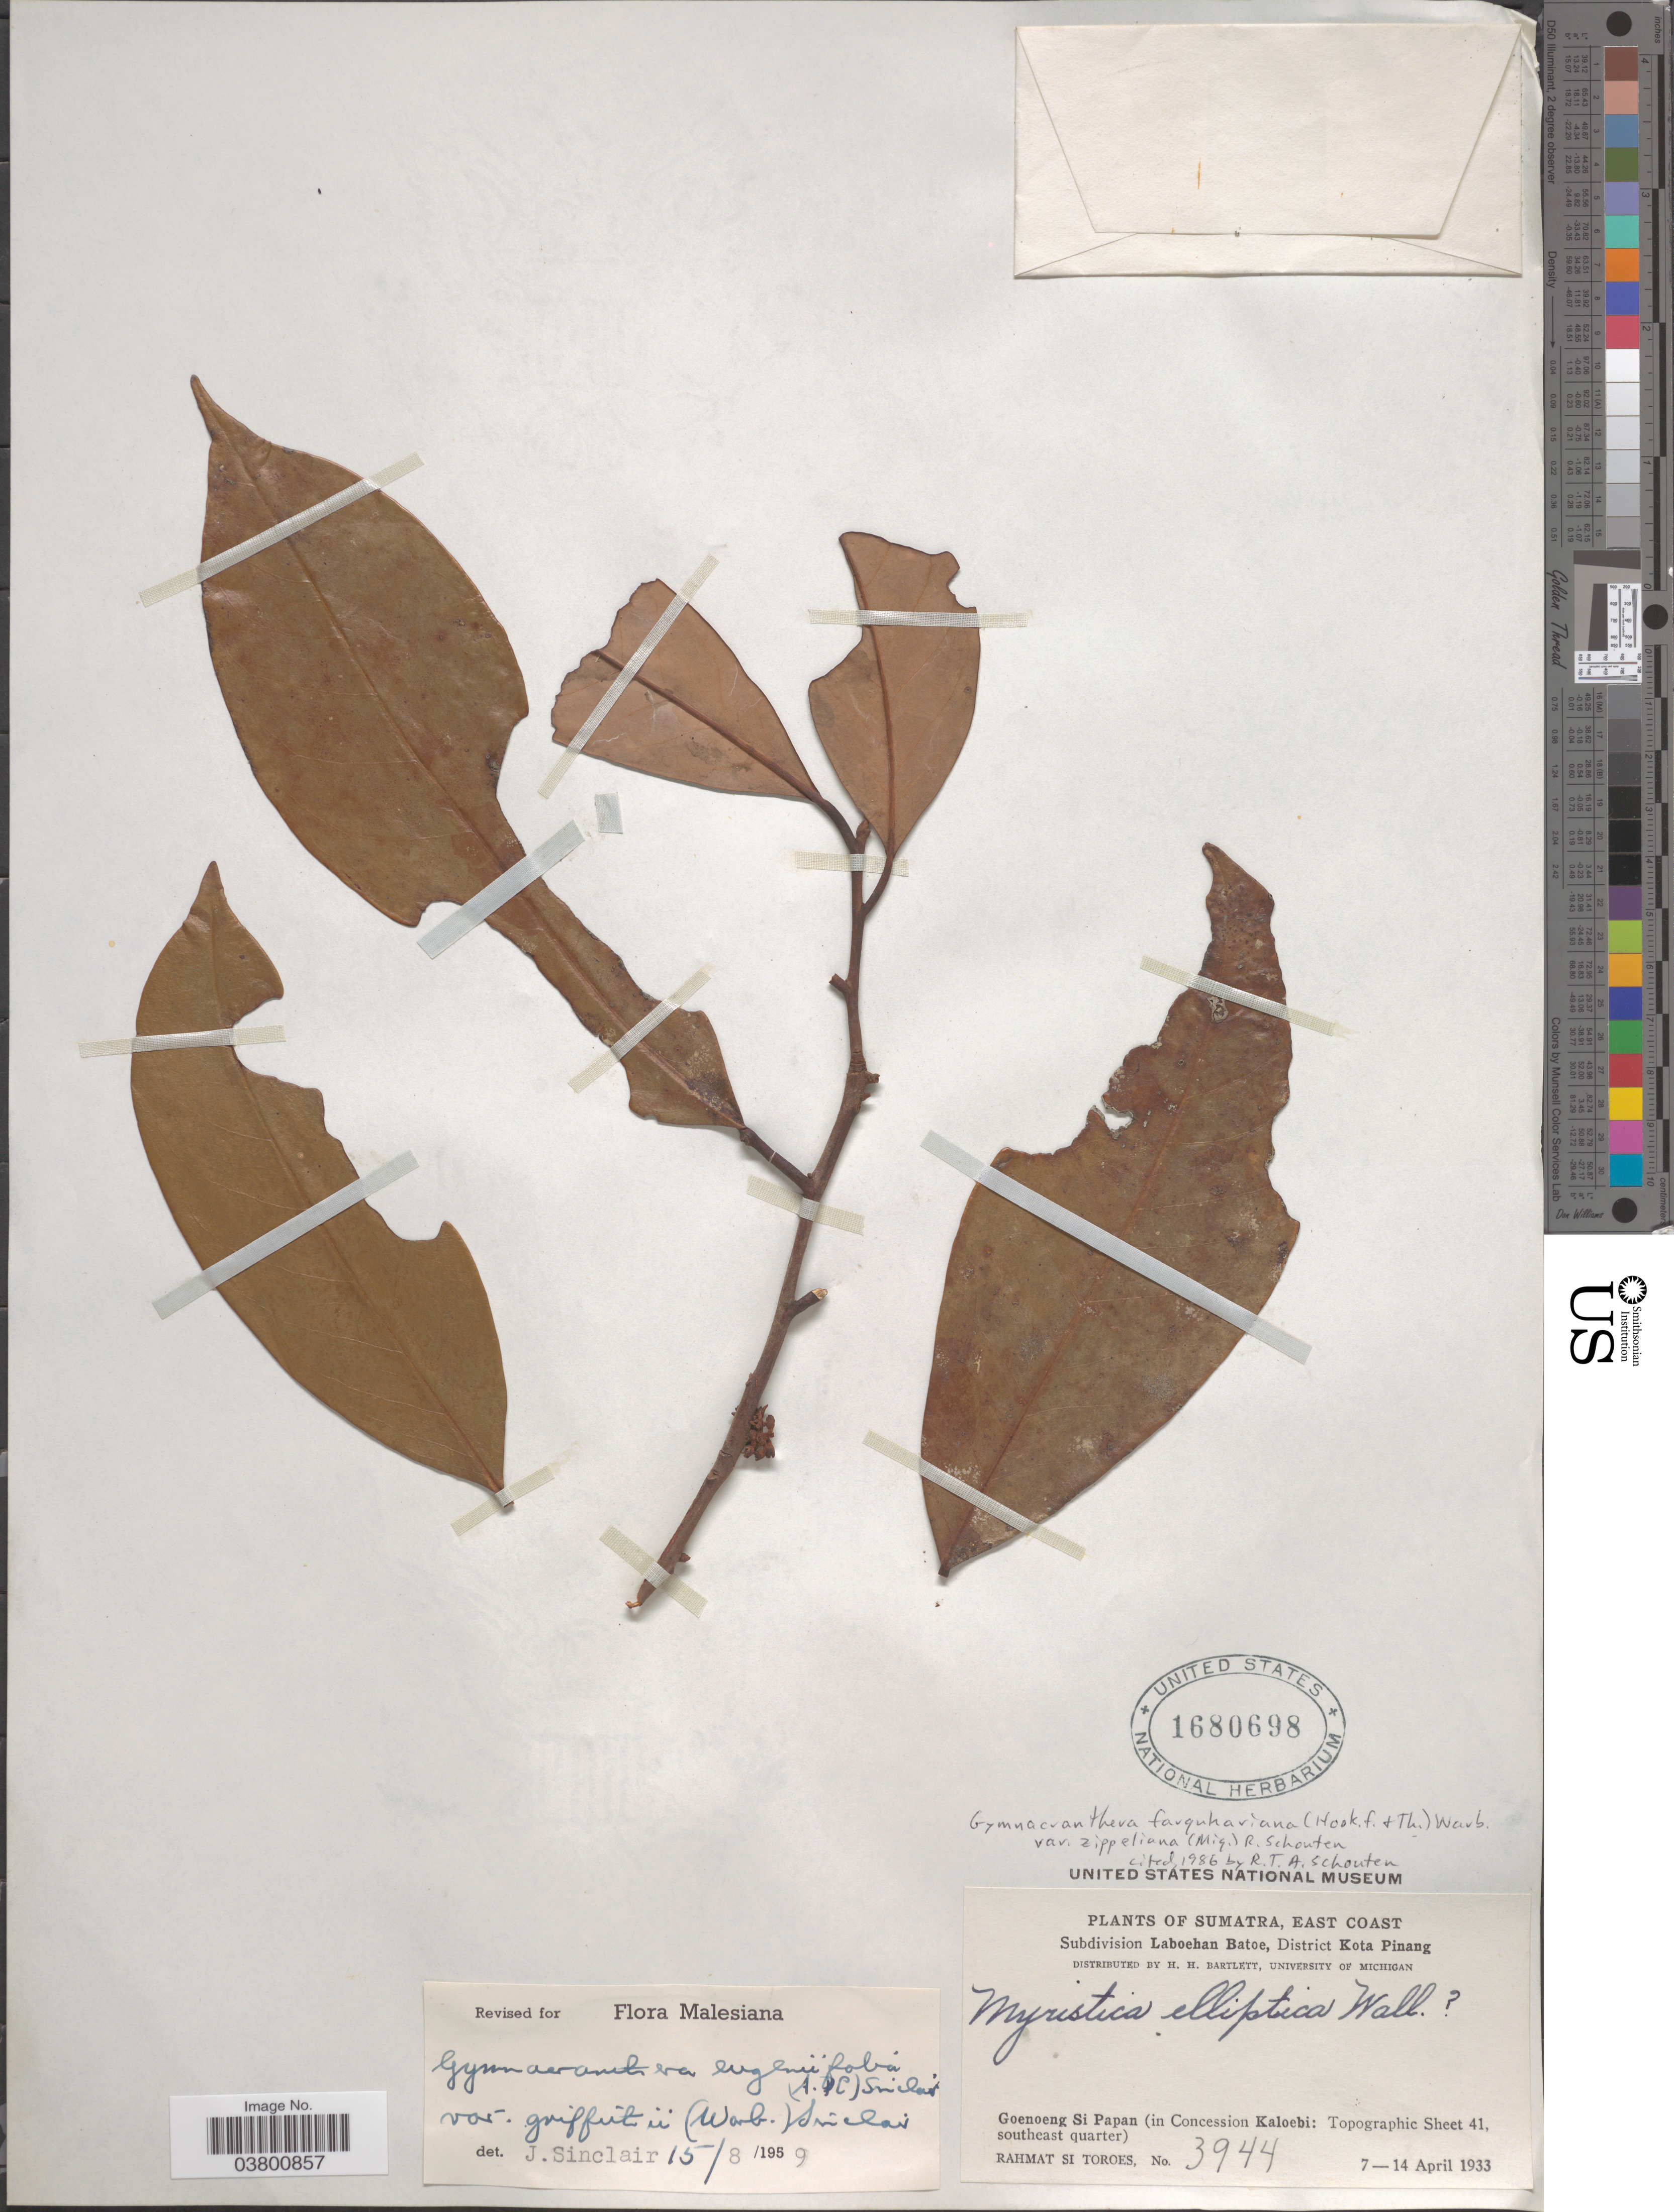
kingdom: Plantae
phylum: Tracheophyta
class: Magnoliopsida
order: Magnoliales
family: Myristicaceae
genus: Gymnacranthera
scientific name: Gymnacranthera farquhariana var. zippeliana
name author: (Miq.) R.T.A. Schouten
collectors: Rahmat Si Boeea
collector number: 3944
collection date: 1933-04-07/1933-04-14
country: Indonesia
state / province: Sumatra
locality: East Coast. Subdivision Laboehan Batoe, District Kota Pinang. Goenoeng Si Papan (in Concession Kaloebi: Topographic Sheet 41, southeast quarter).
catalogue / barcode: US 1680698